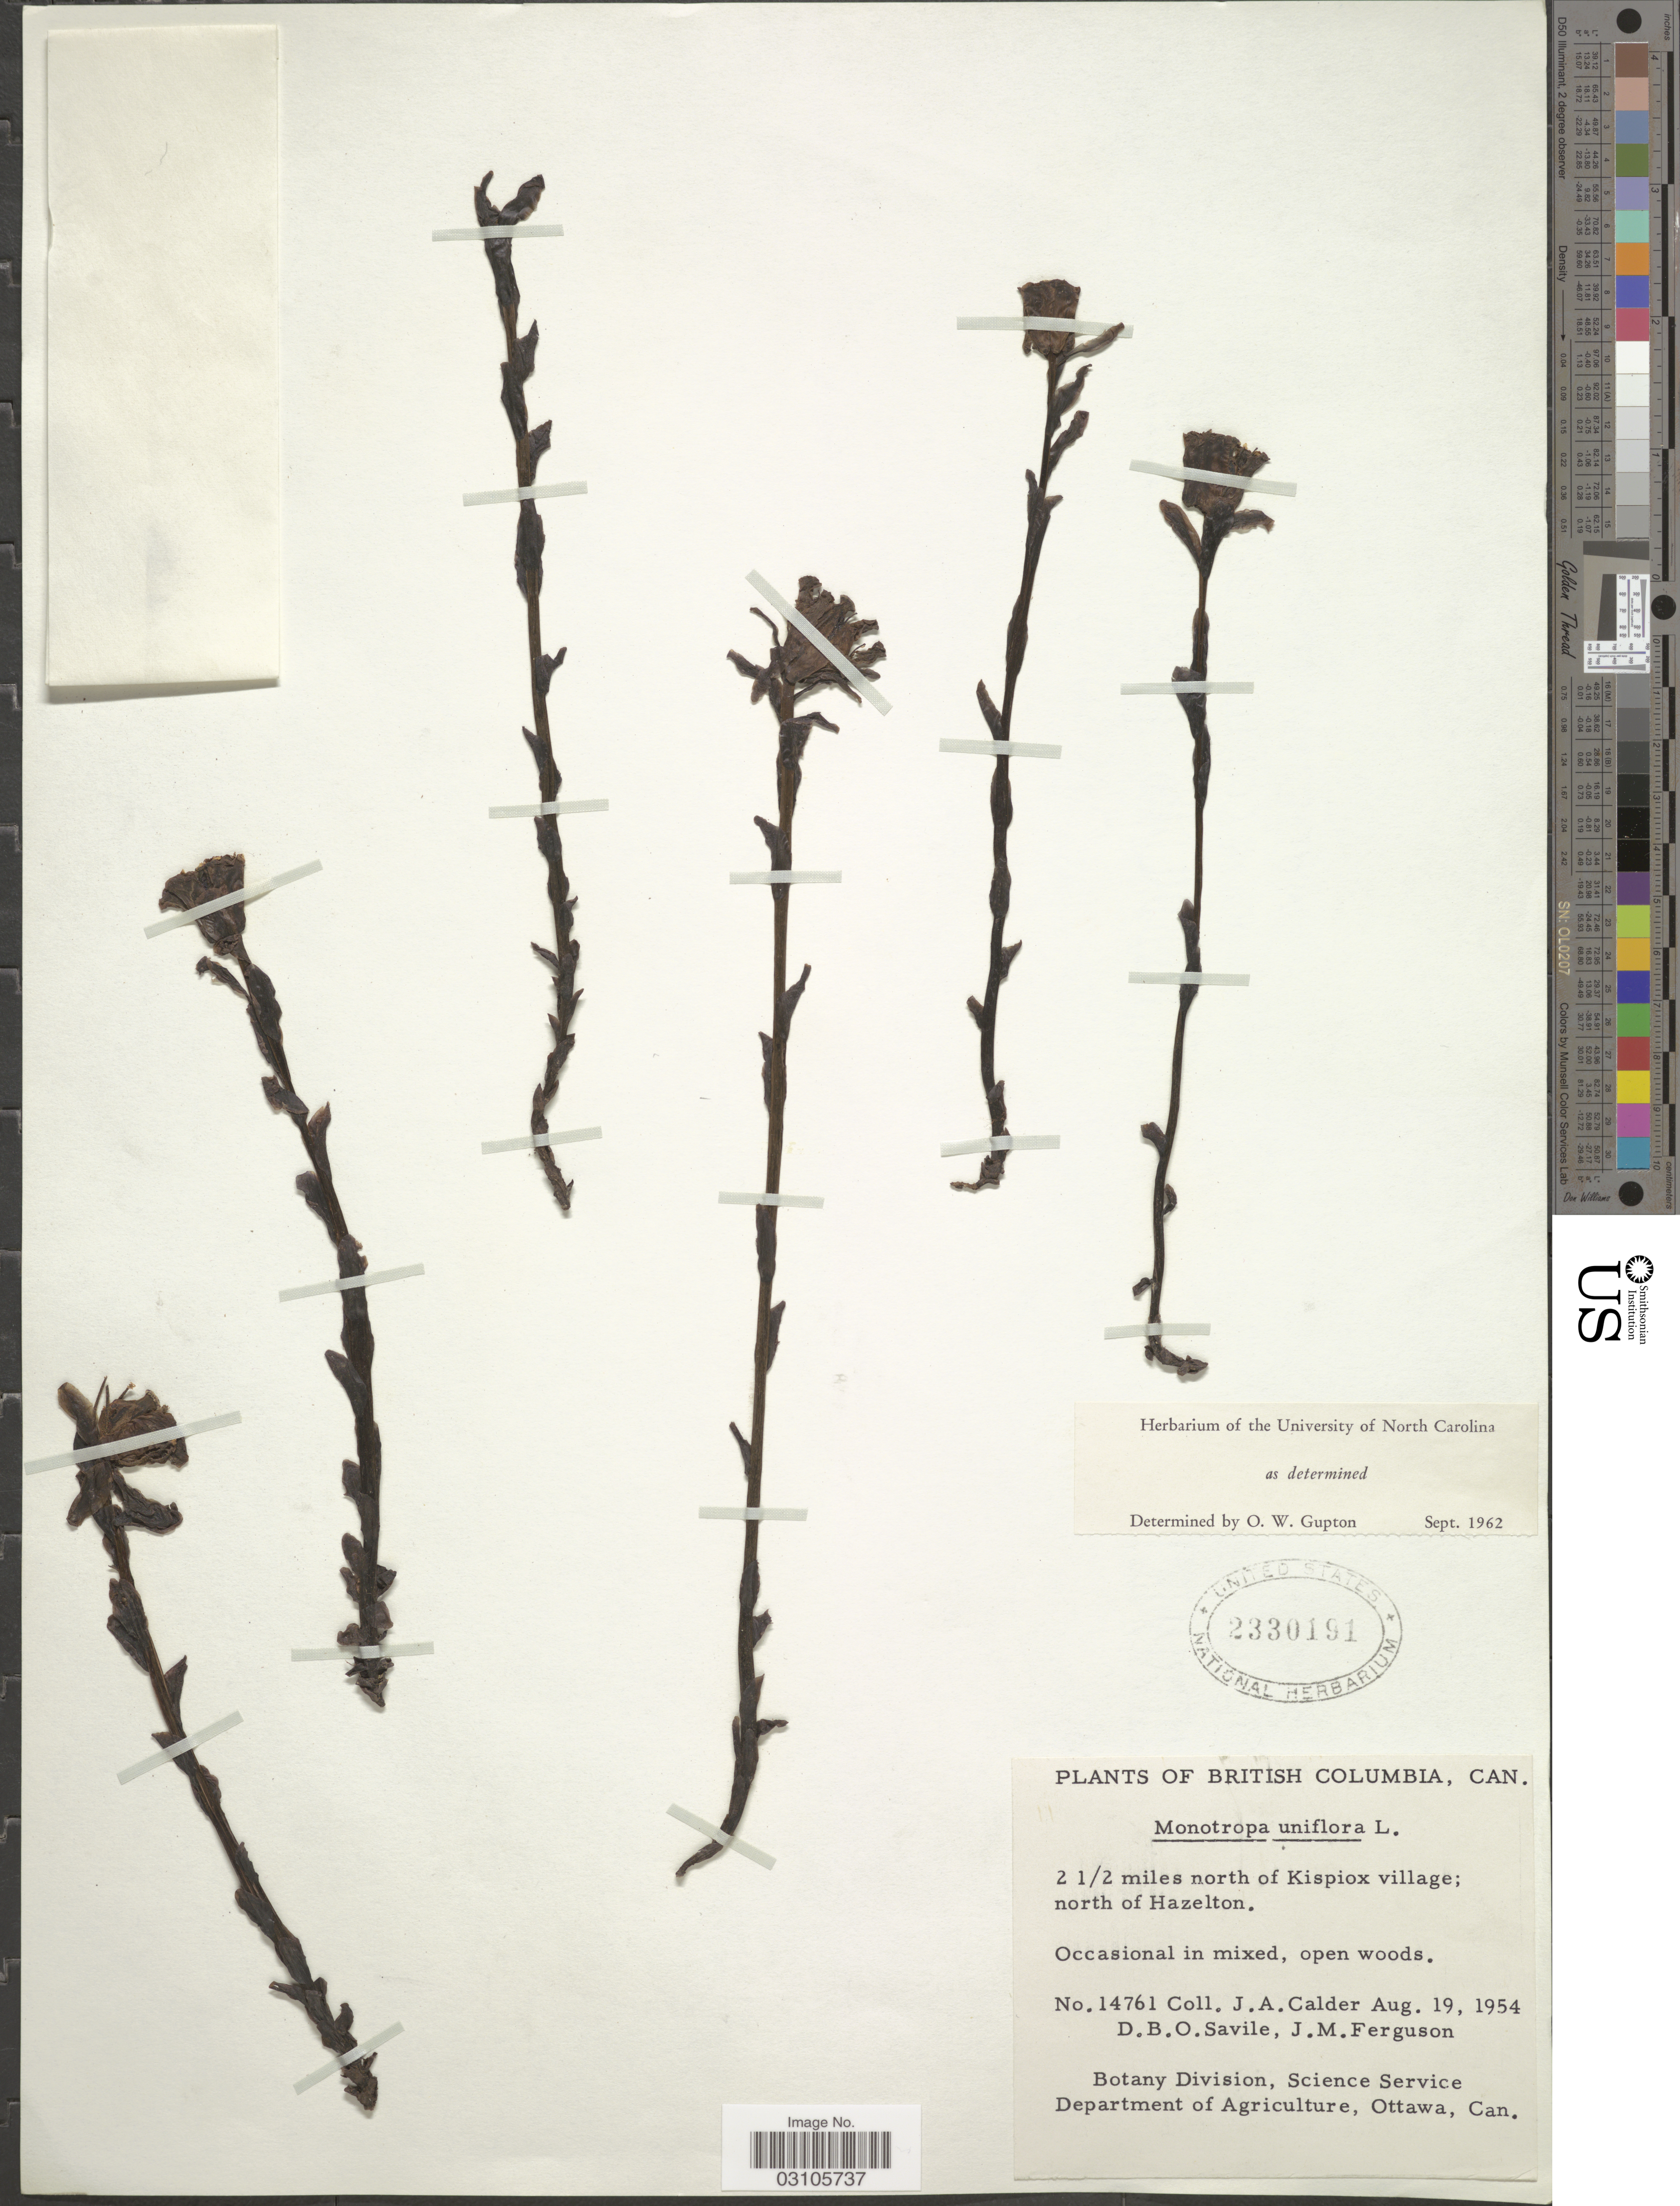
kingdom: Plantae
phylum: Tracheophyta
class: Magnoliopsida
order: Ericales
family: Ericaceae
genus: Monotropa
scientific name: Monotropa uniflora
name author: L.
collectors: J. A. Calder, D. Savile & J. M. Ferguson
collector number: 14761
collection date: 1954-08-19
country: Canada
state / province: British Columbia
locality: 2 1/2 miles north of Kispiox village; north of Hazelton.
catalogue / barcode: US 2330191